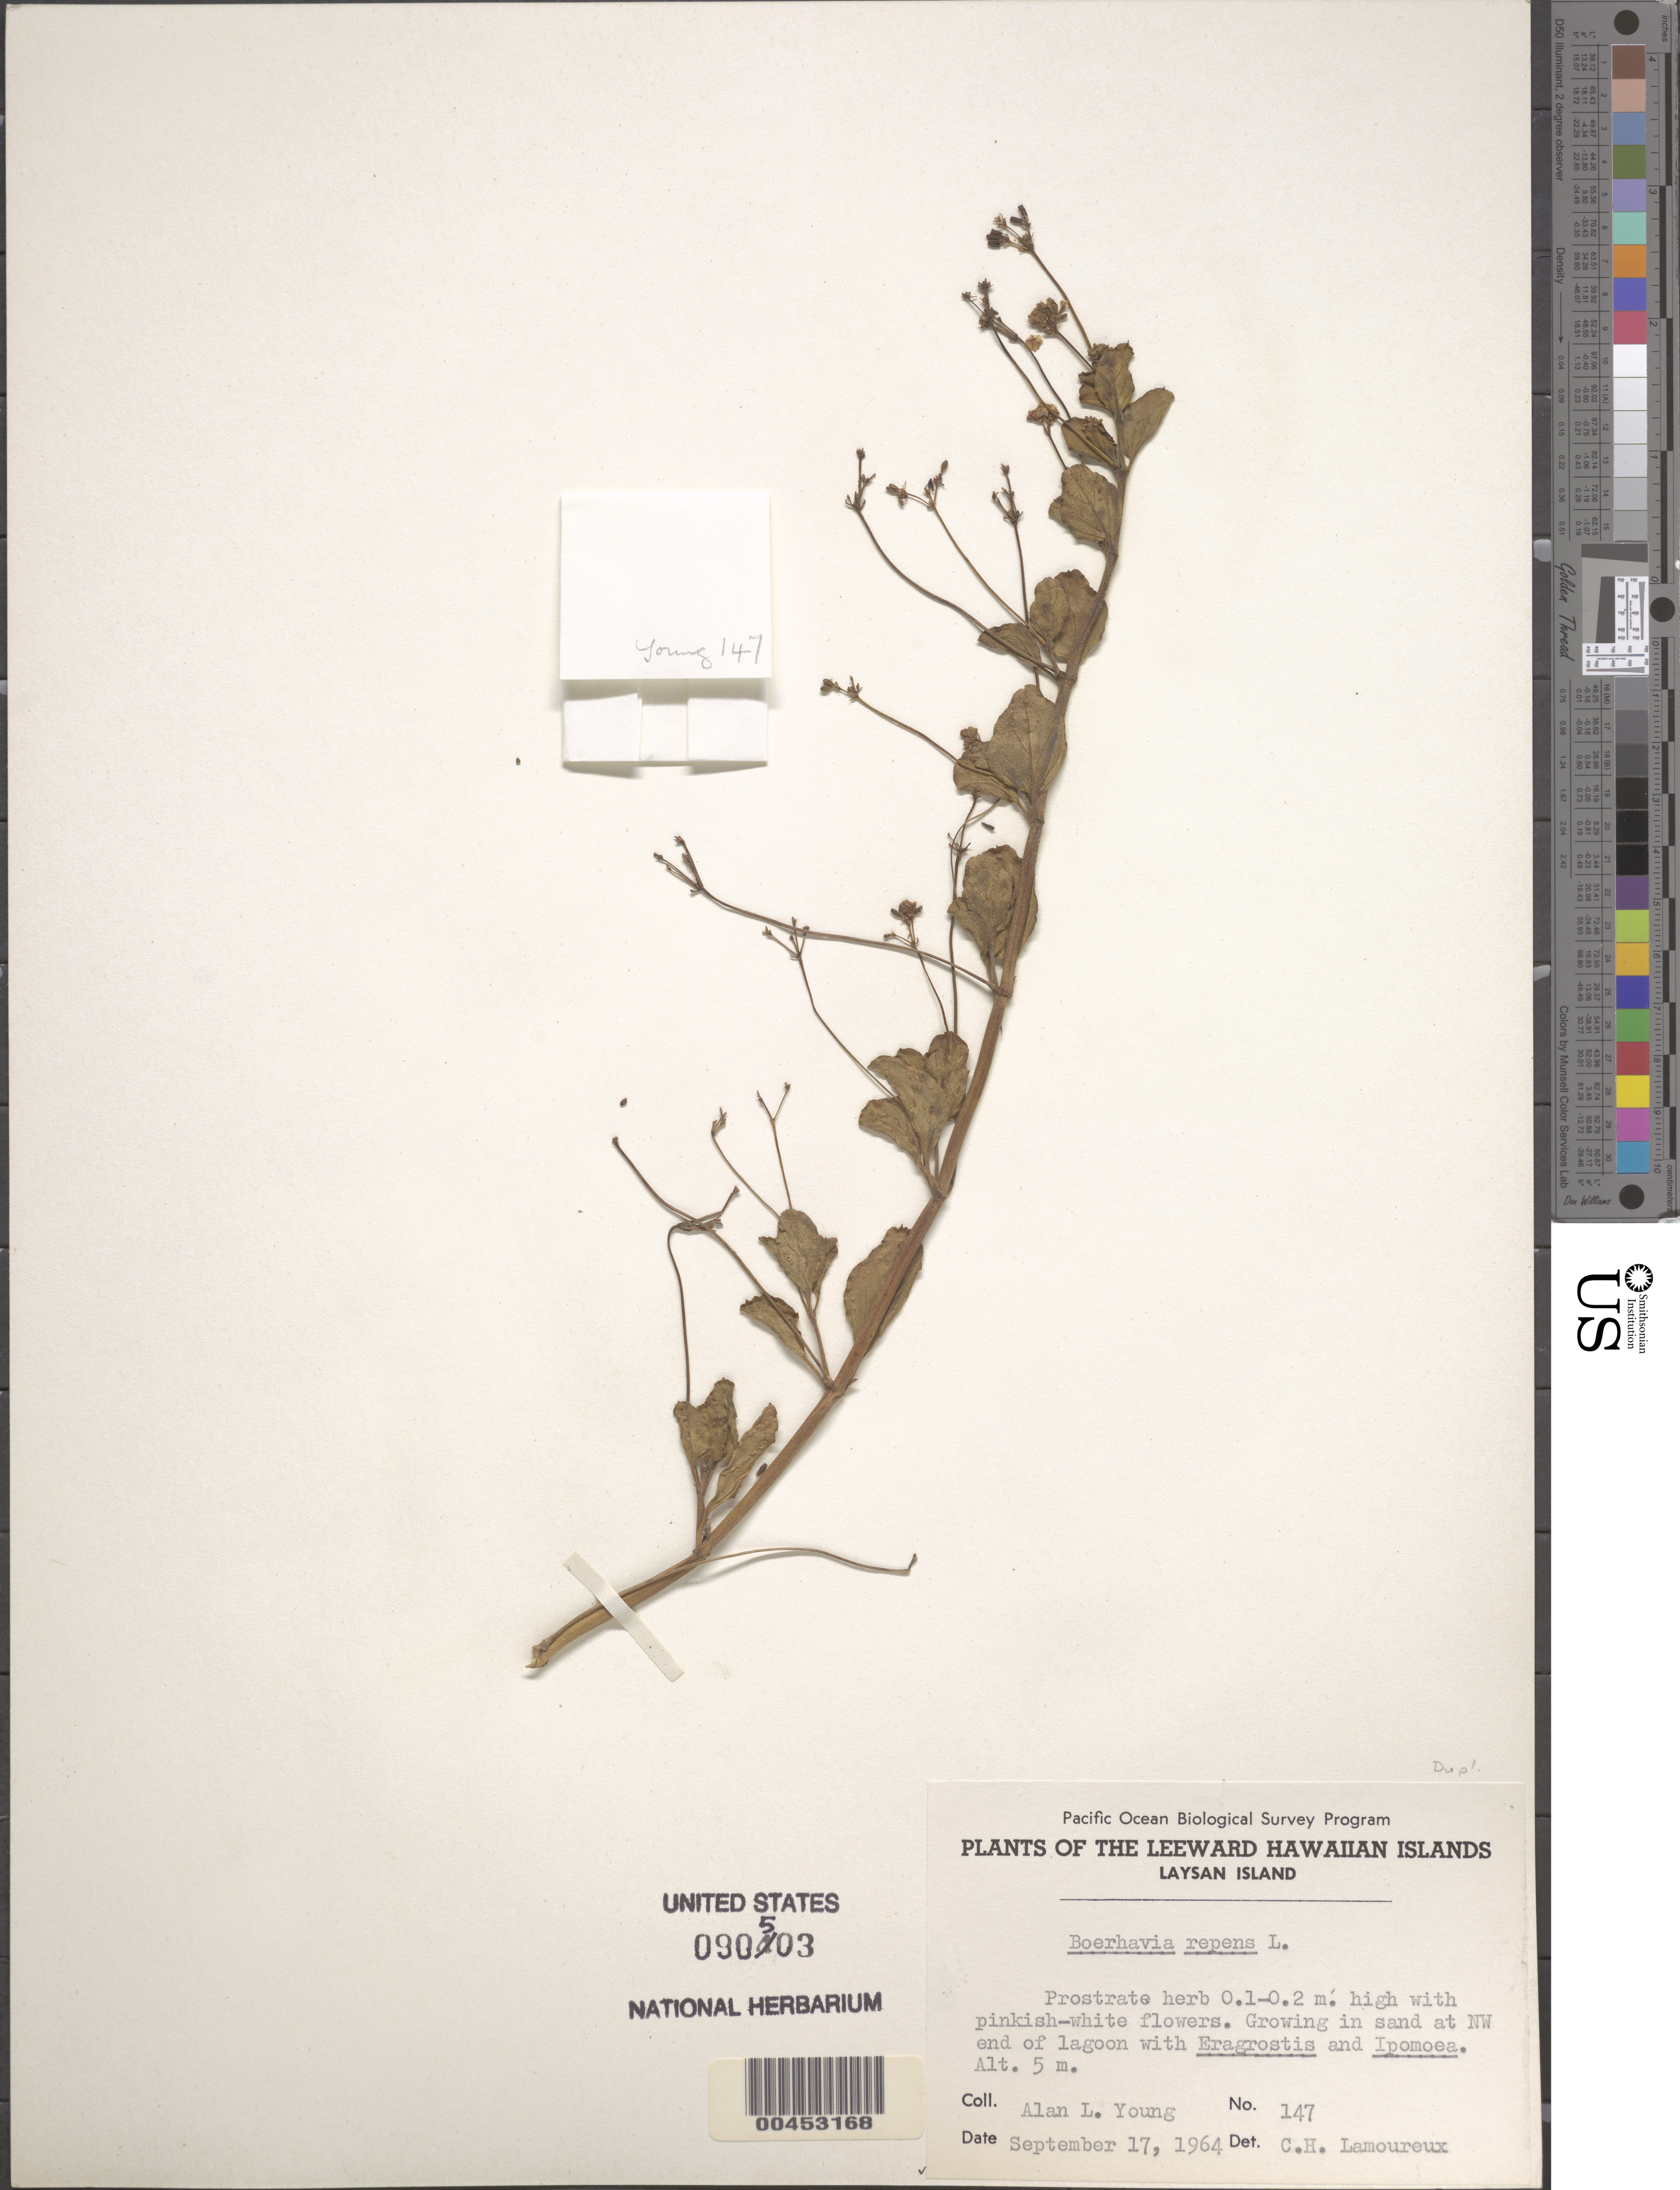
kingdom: Plantae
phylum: Tracheophyta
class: Magnoliopsida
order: Caryophyllales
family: Nyctaginaceae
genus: Boerhavia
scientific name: Boerhavia repens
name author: L.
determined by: Lamoureux, C. H.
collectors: A. Young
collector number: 147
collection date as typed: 17 Sep 1964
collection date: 1964-09-17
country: United States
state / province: Hawaii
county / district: Honolulu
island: Laysan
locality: At NW end of lagoon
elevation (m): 5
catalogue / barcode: US 90503